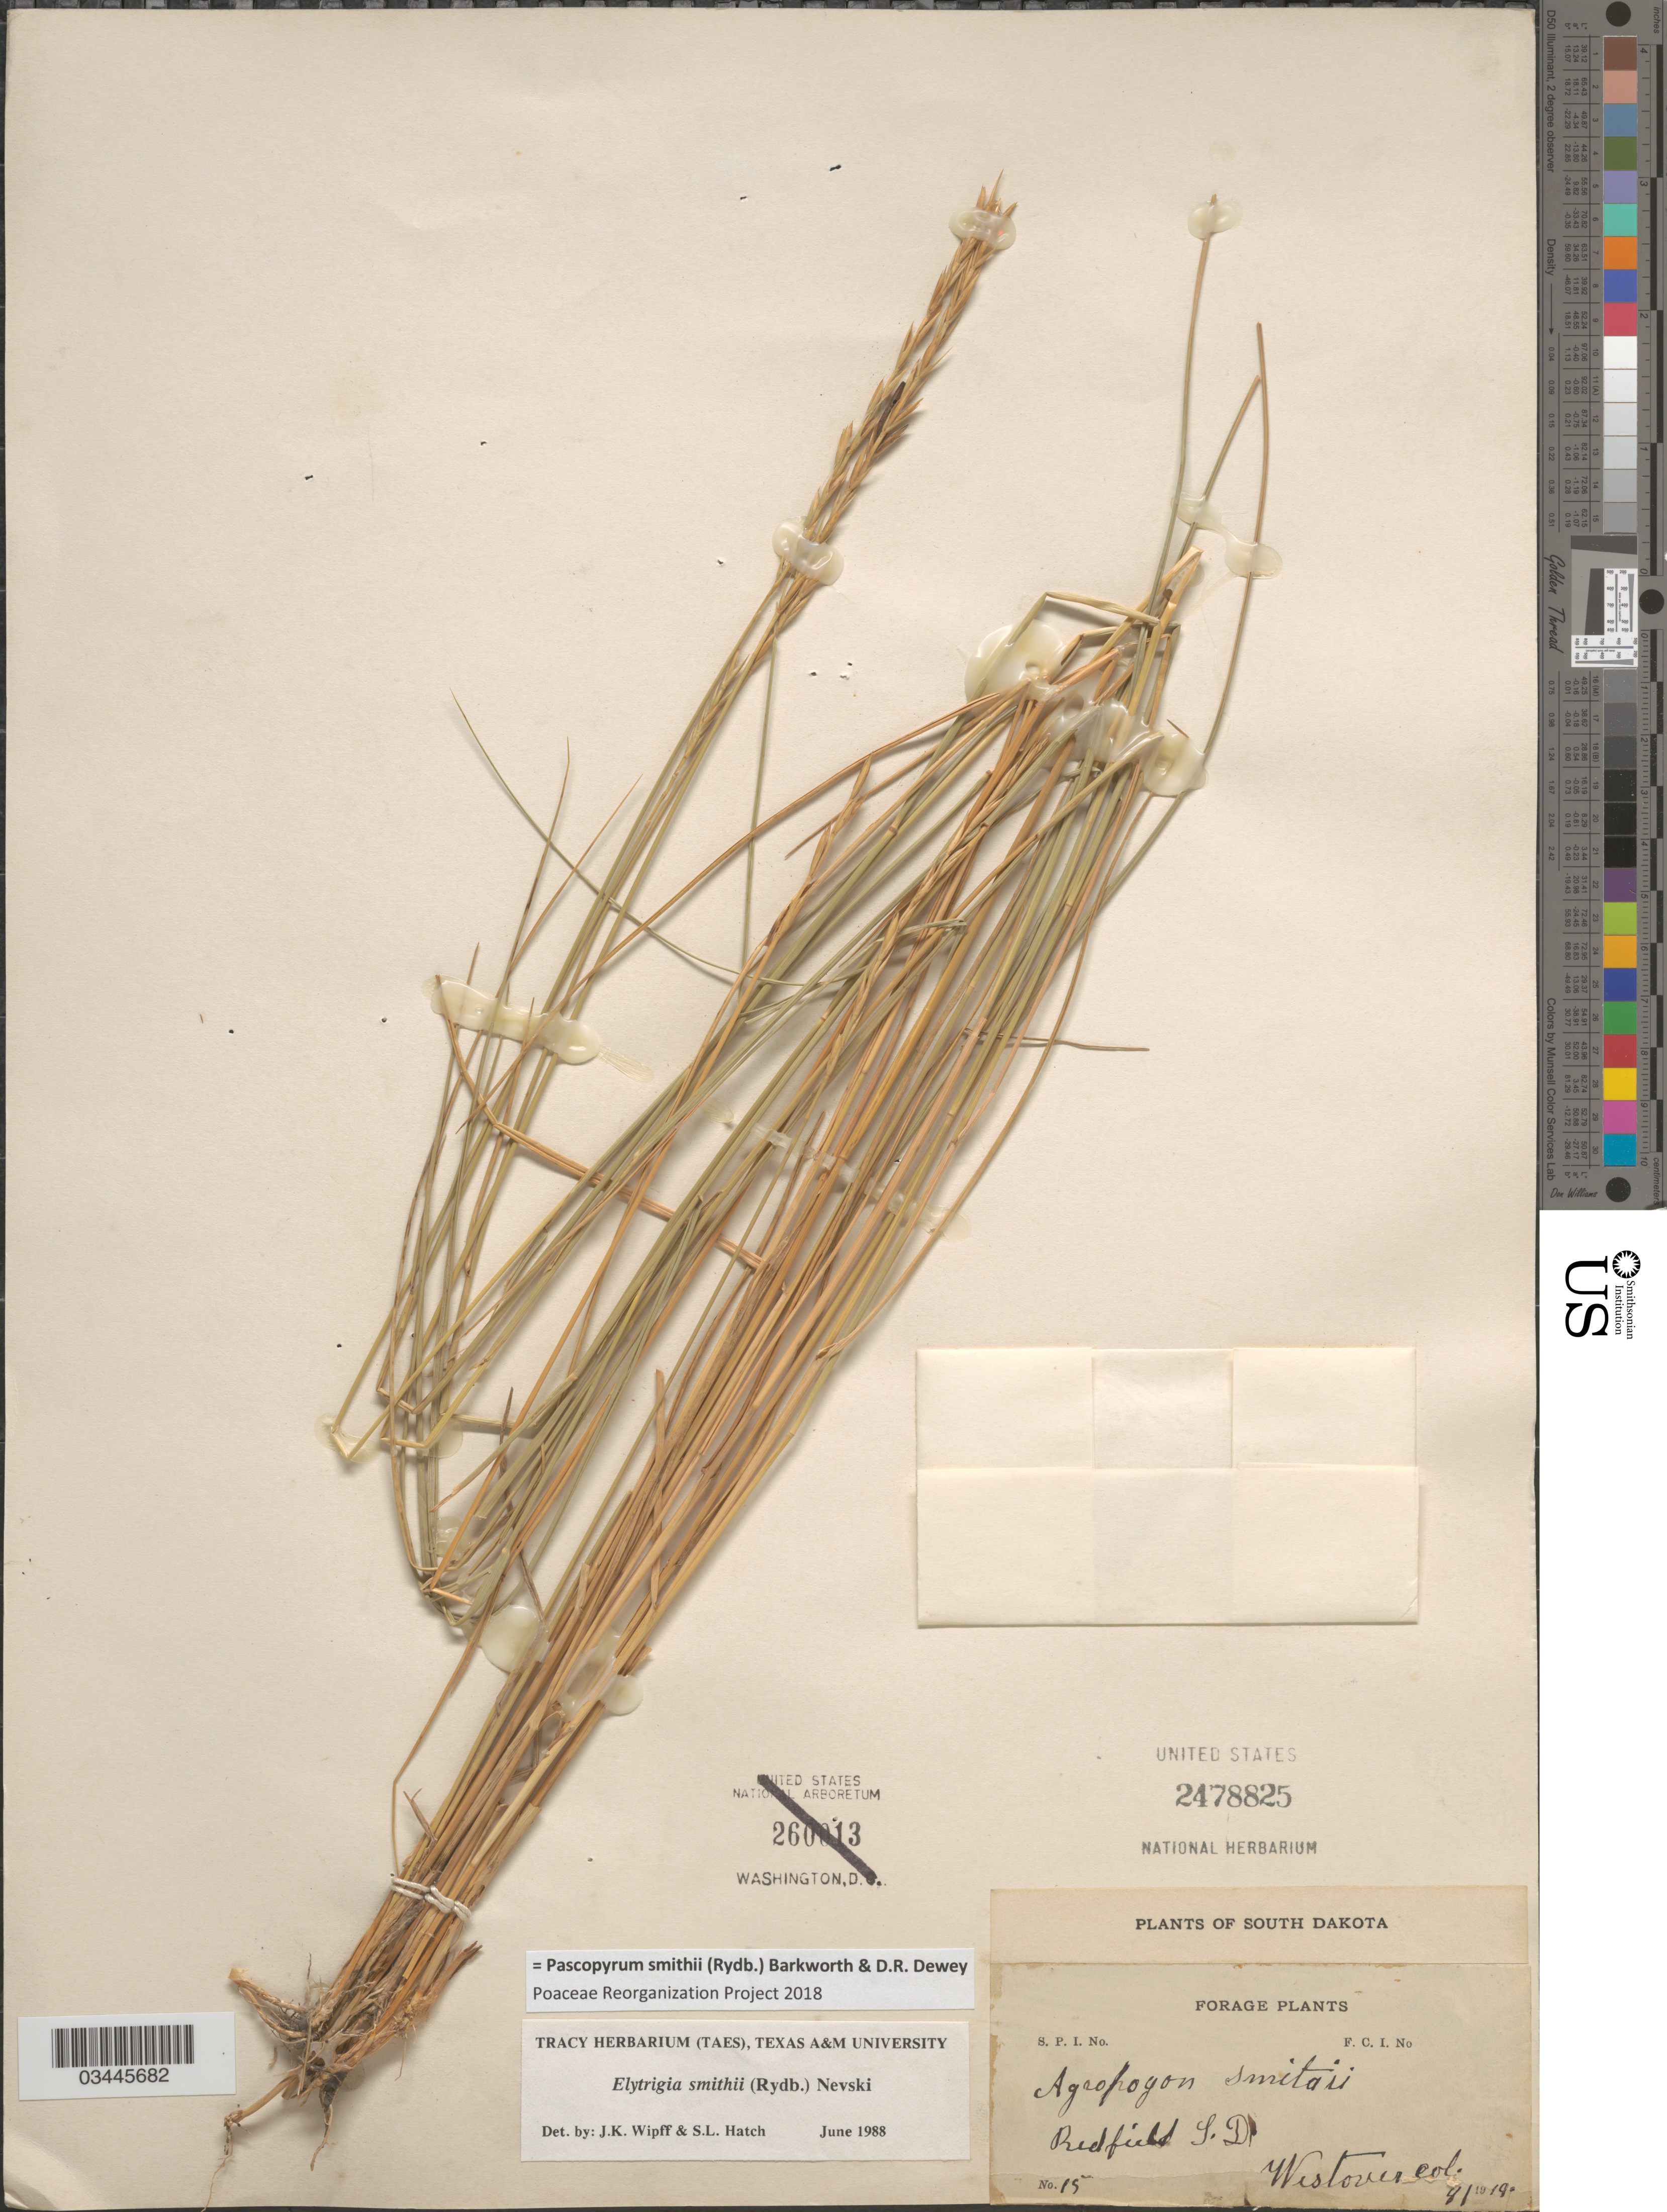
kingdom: Plantae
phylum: Tracheophyta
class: Liliopsida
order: Poales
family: Poaceae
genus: Pascopyrum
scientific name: Pascopyrum smithii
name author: (Rydb.) Barkworth & Dewey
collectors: Westover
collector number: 15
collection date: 1919-09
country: United States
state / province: South Dakota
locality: Redfield.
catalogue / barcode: US 2478825